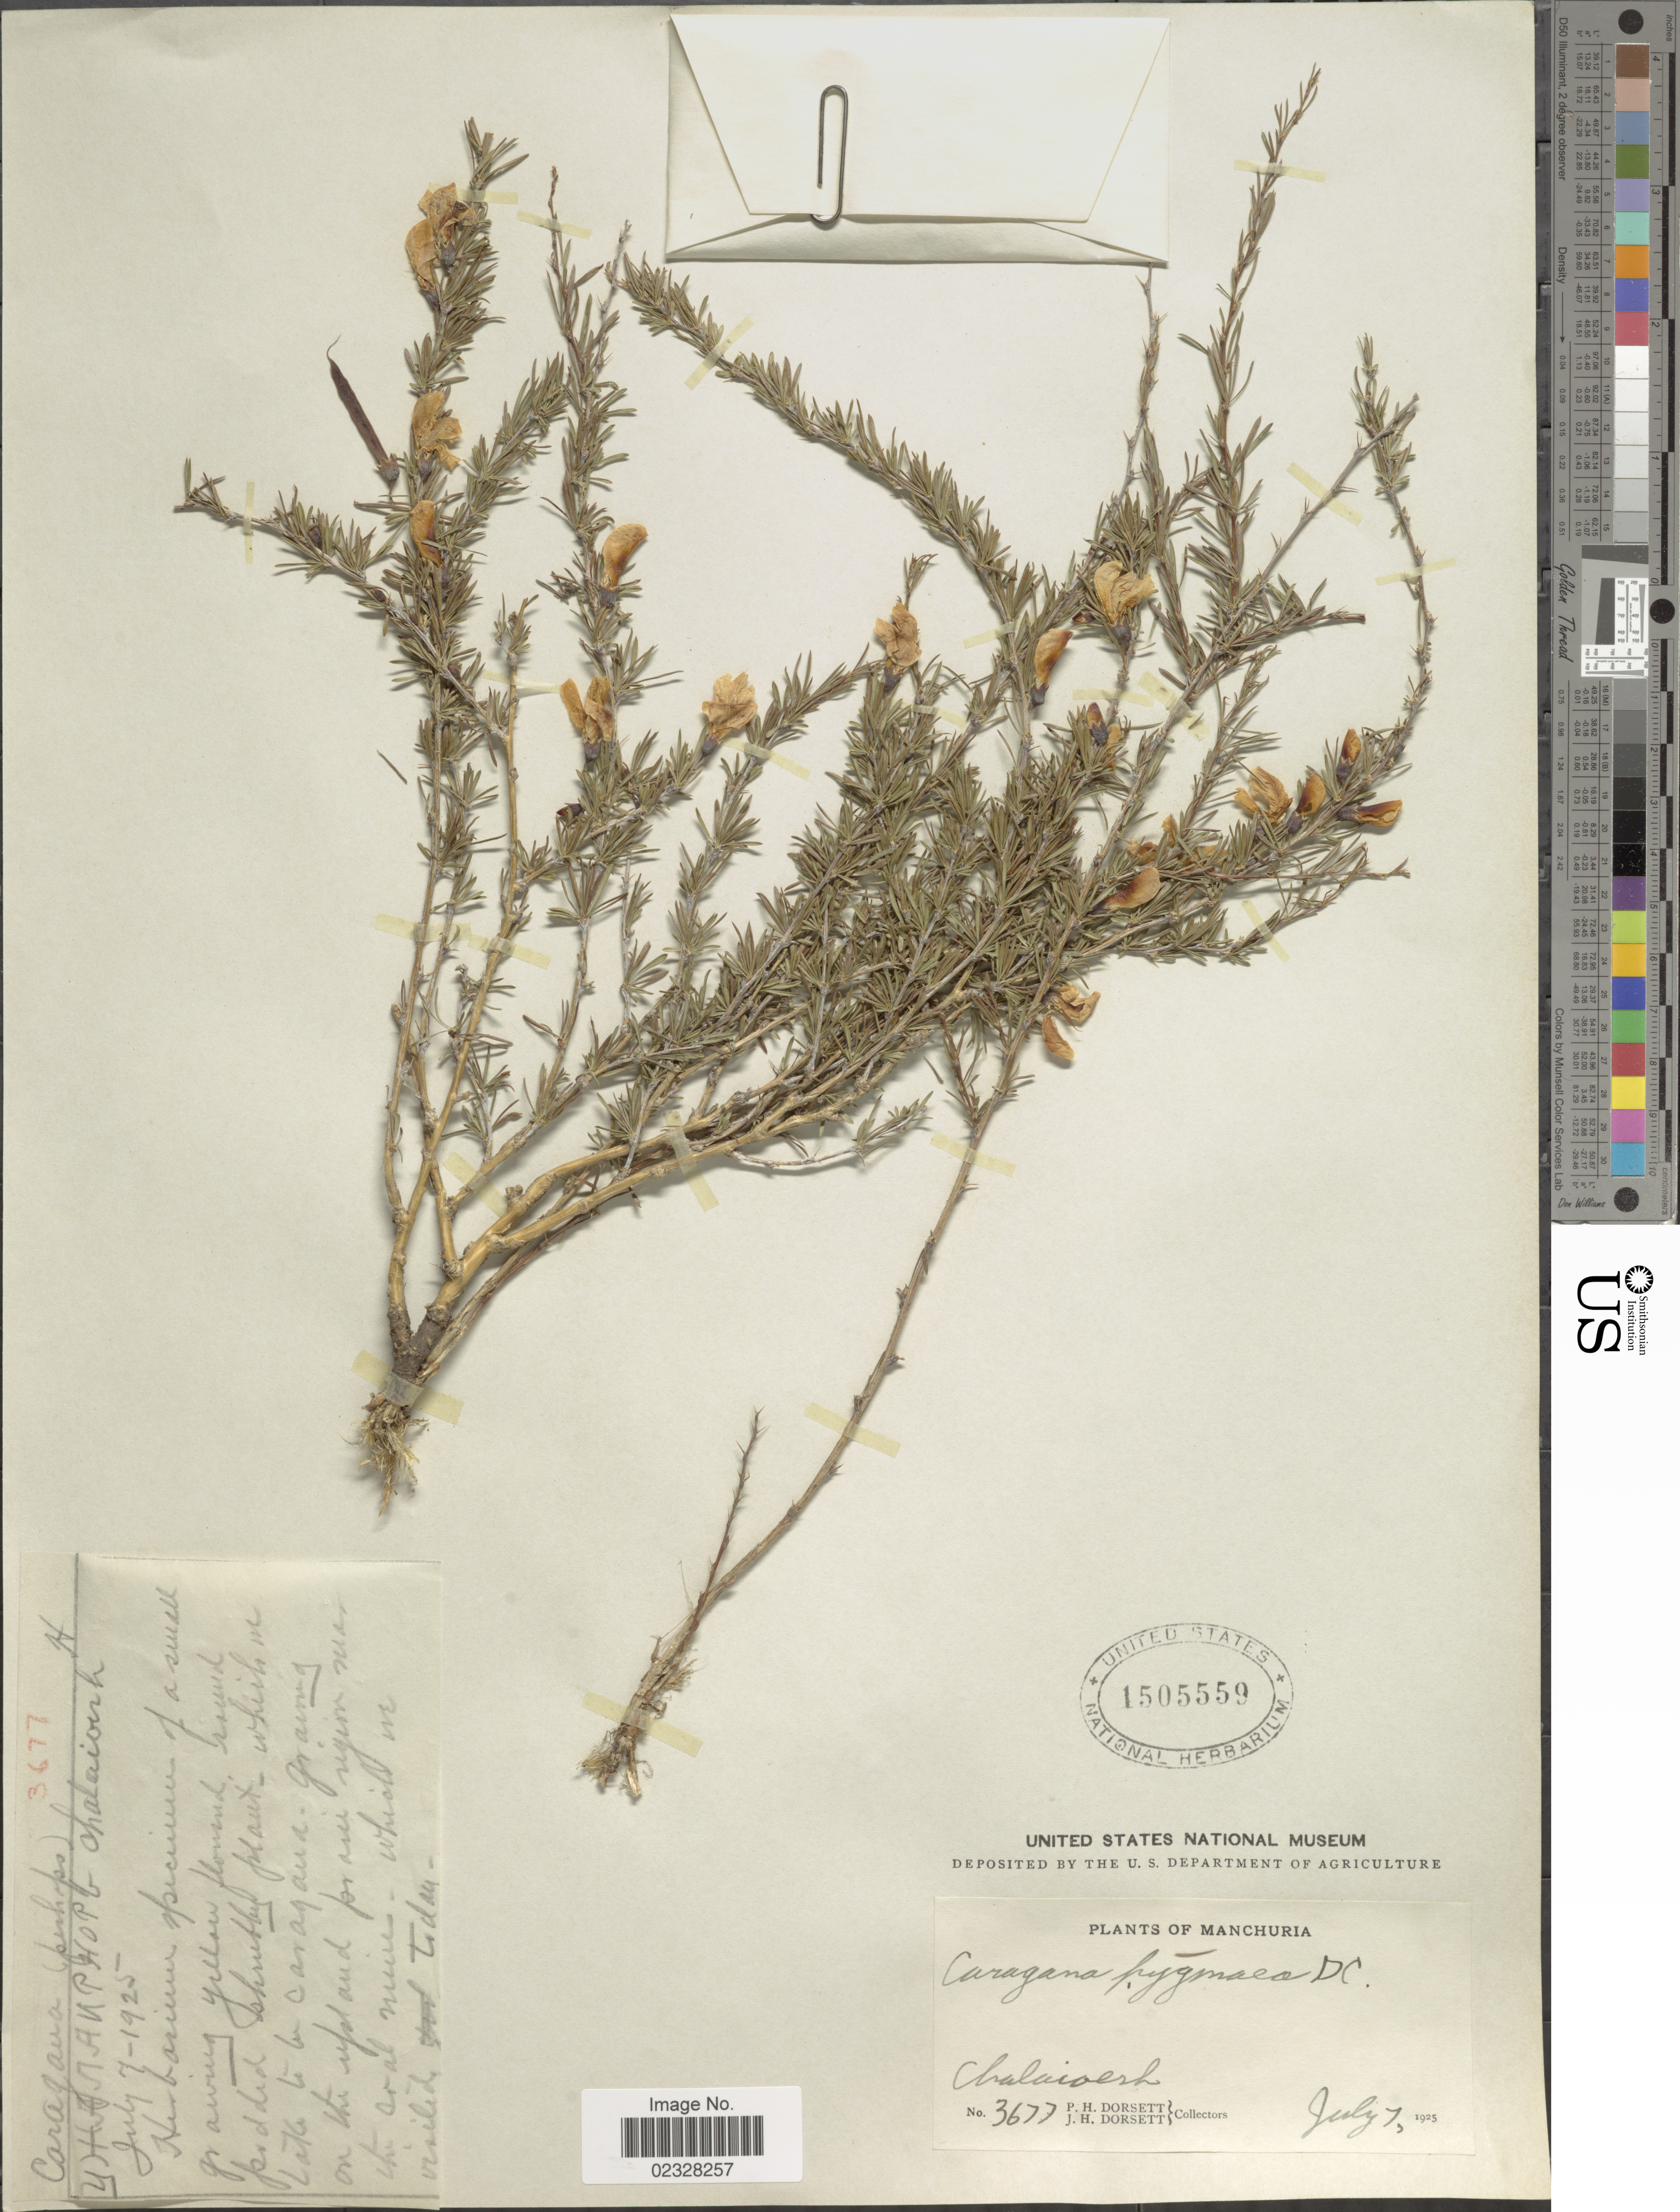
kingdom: Plantae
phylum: Tracheophyta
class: Magnoliopsida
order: Fabales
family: Fabaceae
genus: Caragana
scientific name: Caragana pygmaea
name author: (L.) DC.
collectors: P. H. Dorsett & J. Dorsett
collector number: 3677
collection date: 1925-07-07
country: China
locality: Manchuria, Chalaioesh [interpreted].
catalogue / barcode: US 1505559